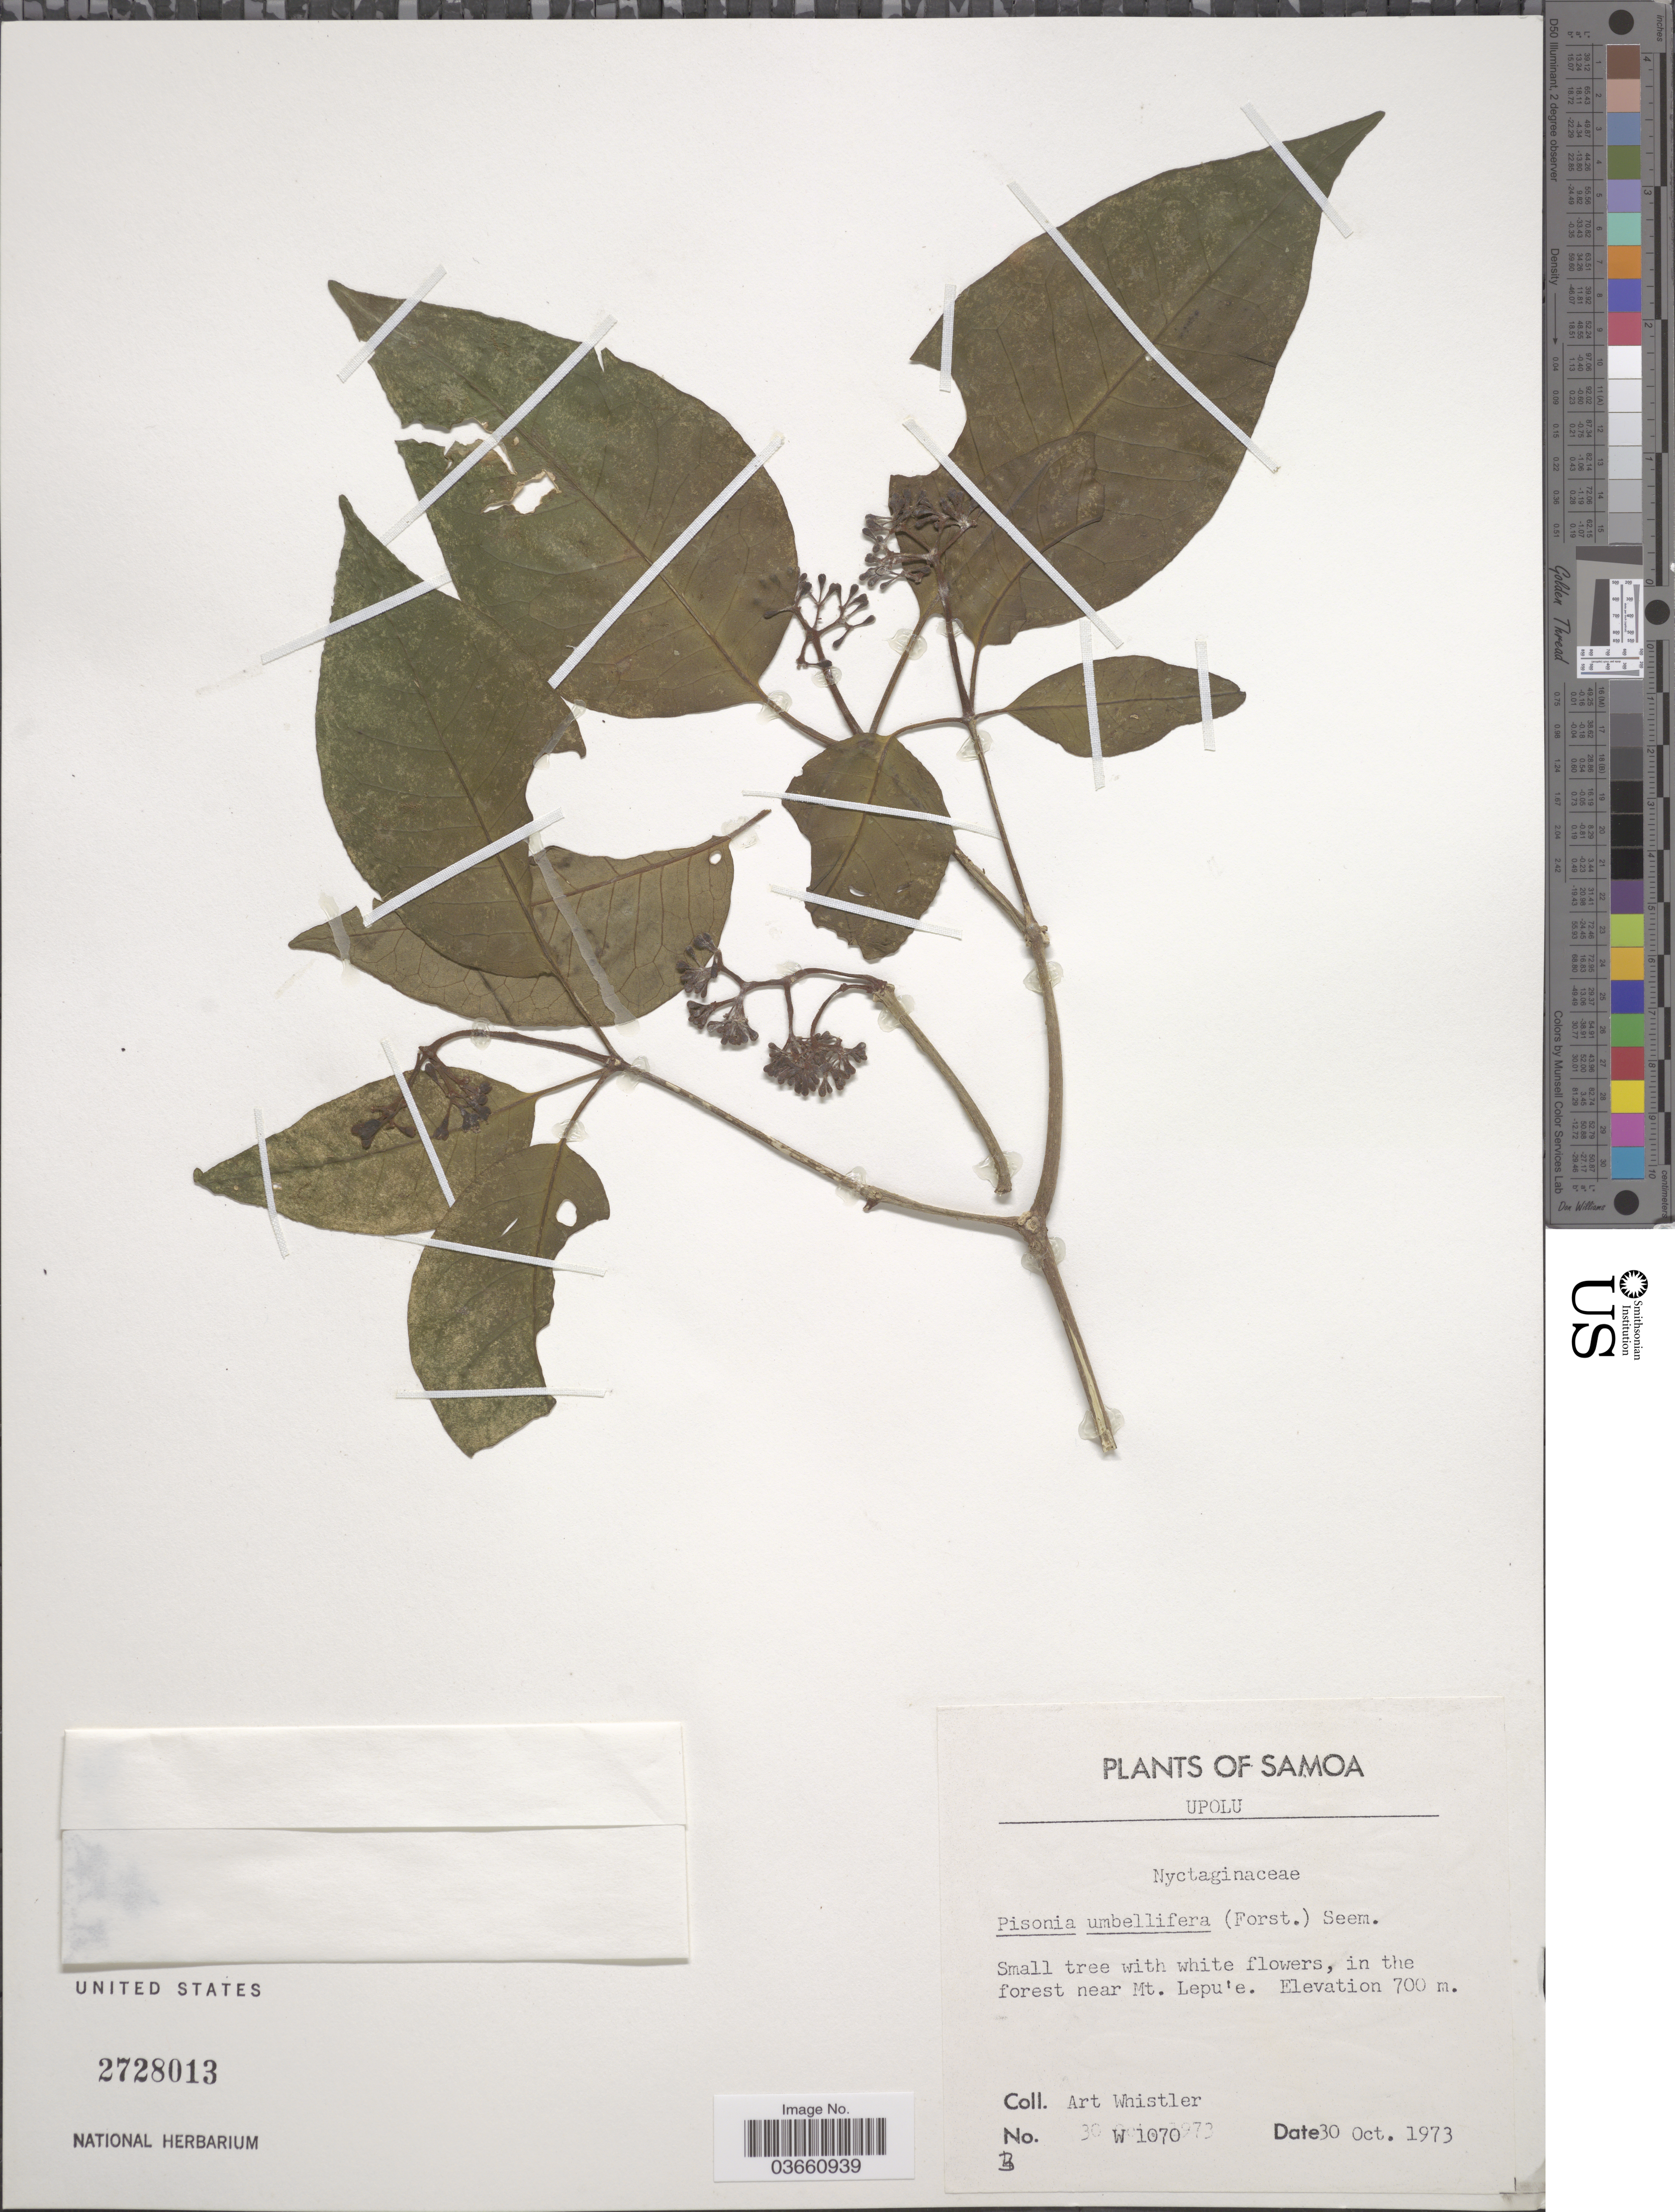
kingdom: Plantae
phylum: Tracheophyta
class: Magnoliopsida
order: Caryophyllales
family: Nyctaginaceae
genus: Ceodes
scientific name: Ceodes umbellifera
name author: J.R. Forst. & G. Forst.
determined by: Wagner, W. L., (BOT), Smithsonian Institution - National Museum of Natural History (UNITED STATES)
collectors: A. Whistler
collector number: W 1070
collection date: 1973-10-30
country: Samoa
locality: Samoa. Upolu. Near Mt. Lepu'e.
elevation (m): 700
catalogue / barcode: US 2728013